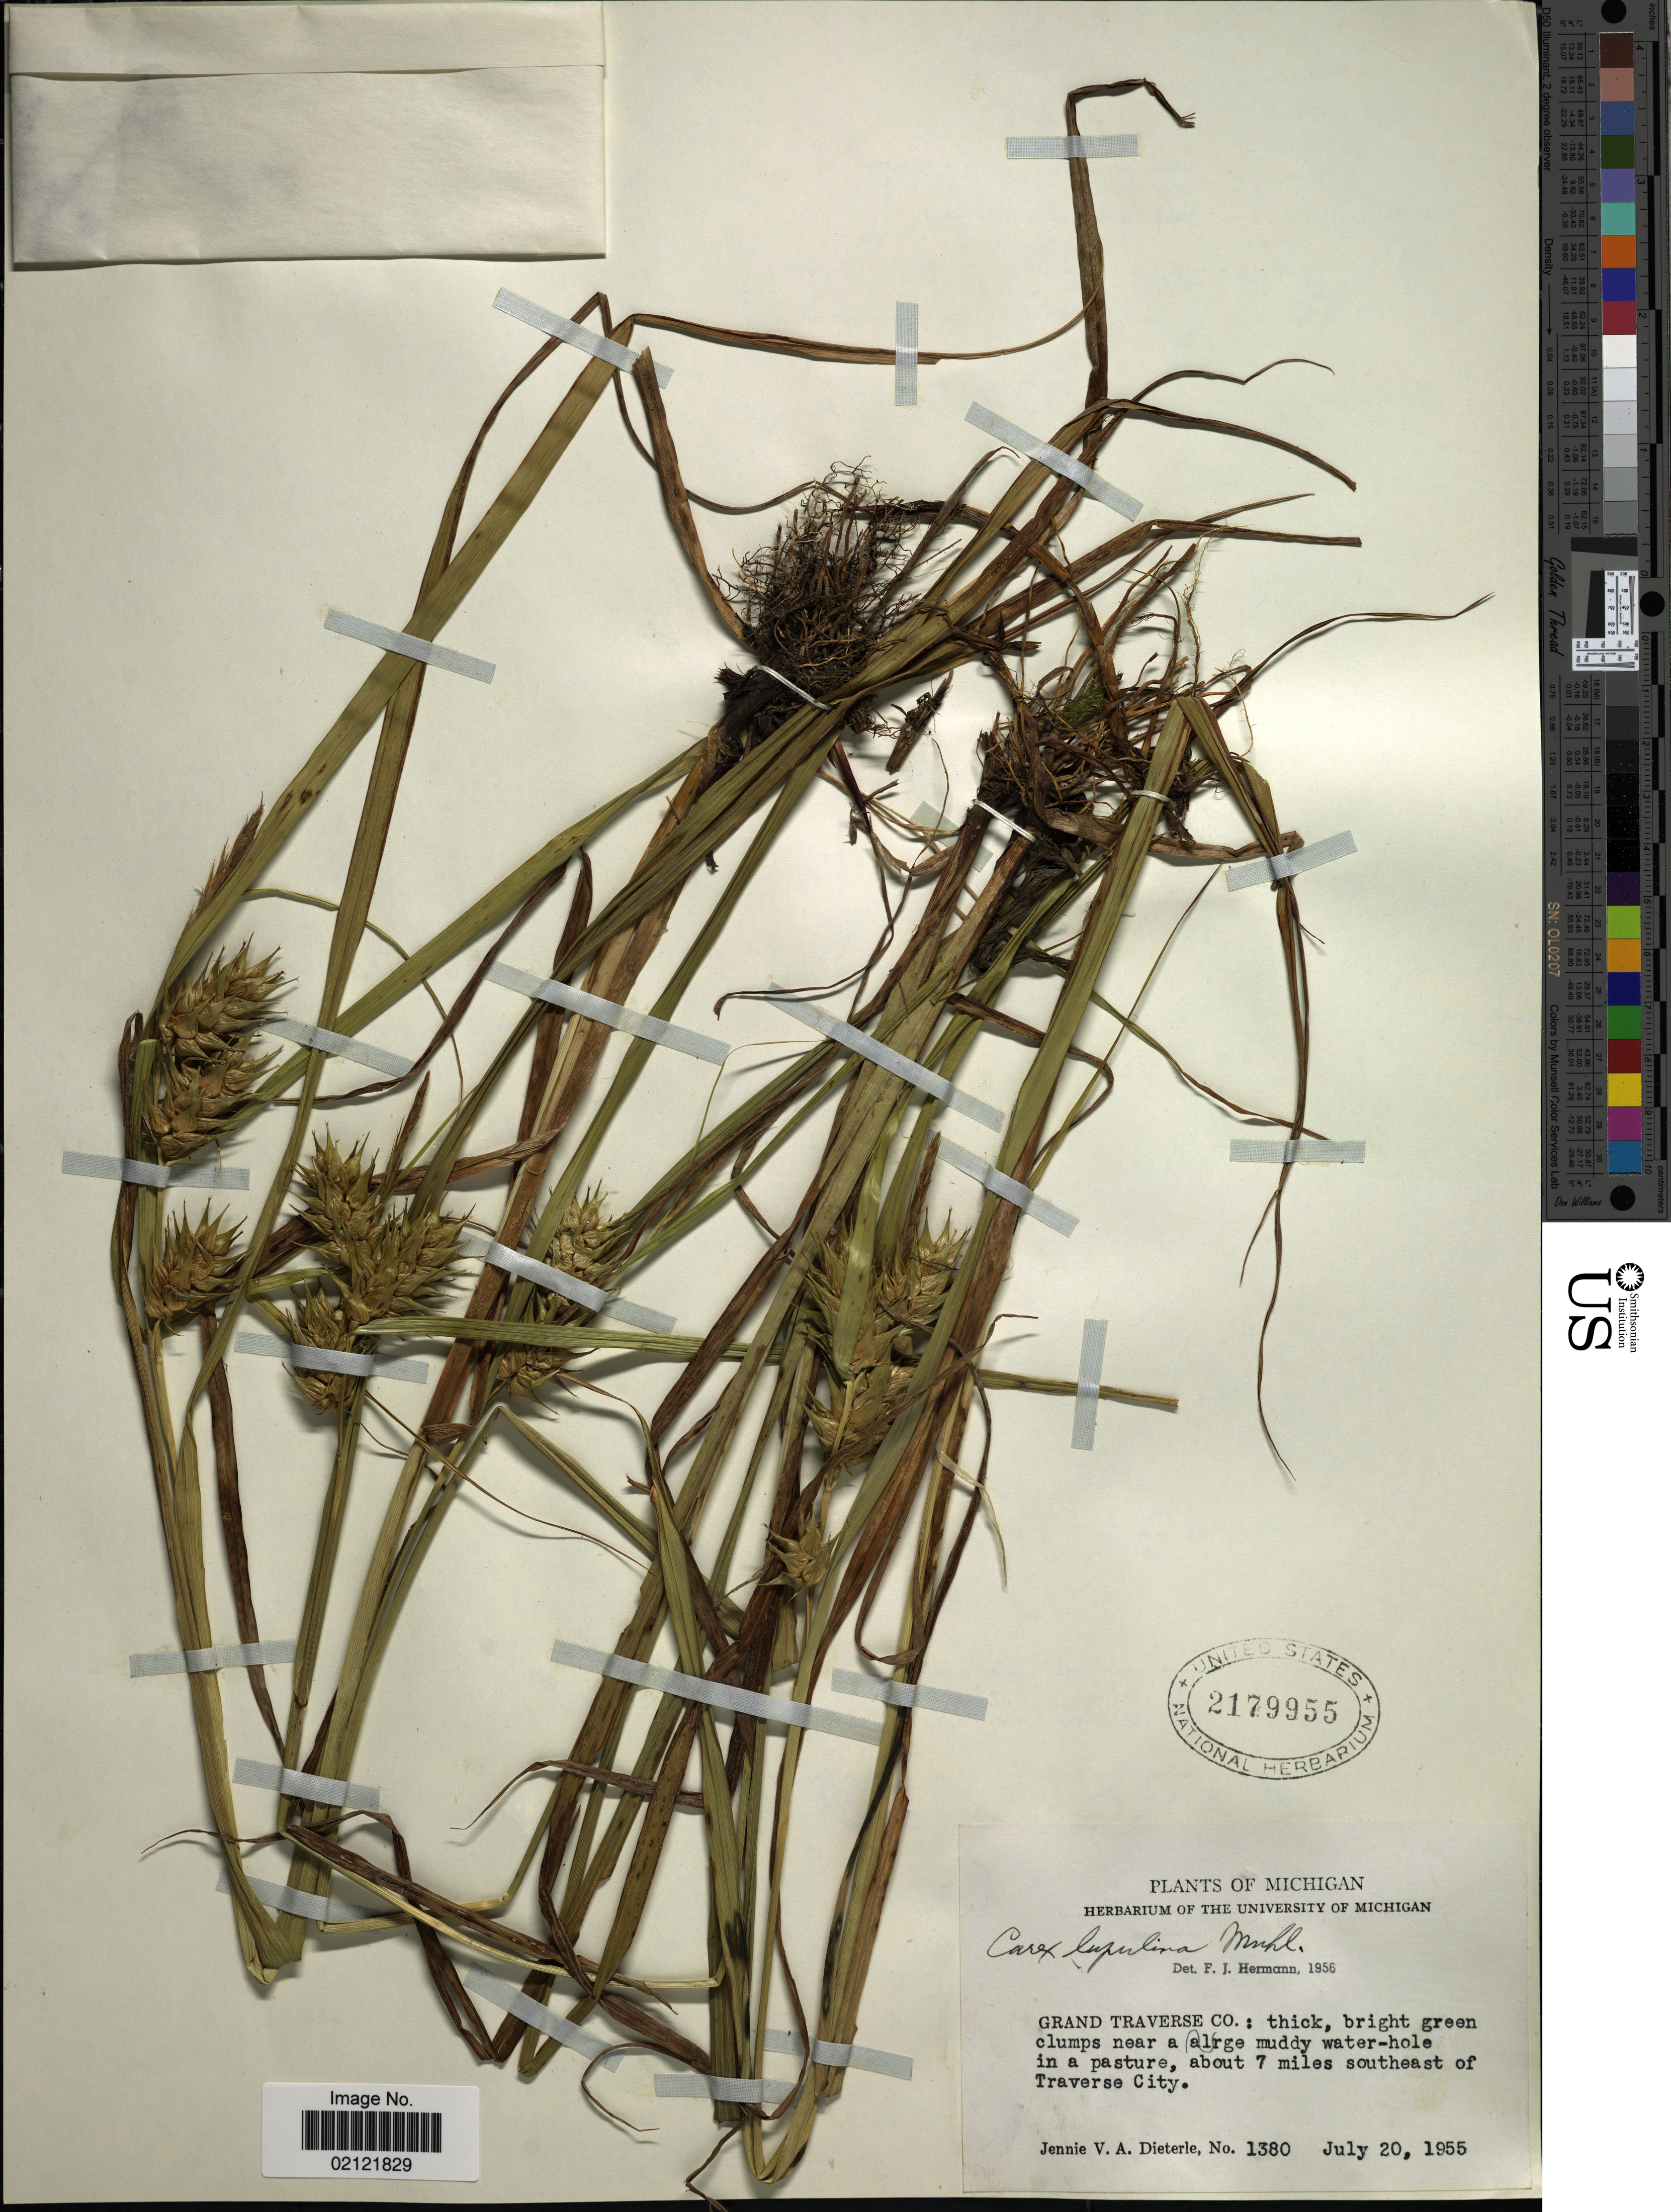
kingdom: Plantae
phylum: Tracheophyta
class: Liliopsida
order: Poales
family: Cyperaceae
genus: Carex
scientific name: Carex lupulina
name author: Muhl. ex Willd.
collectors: J. Dieterle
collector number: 1380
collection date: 1955-07-20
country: United States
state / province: Michigan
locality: Grand Traverse Co.: thick, bright green clumps near a large muddy water-hole in a pasture, about 7 miles southeast of Traverse City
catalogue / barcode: US 2179955